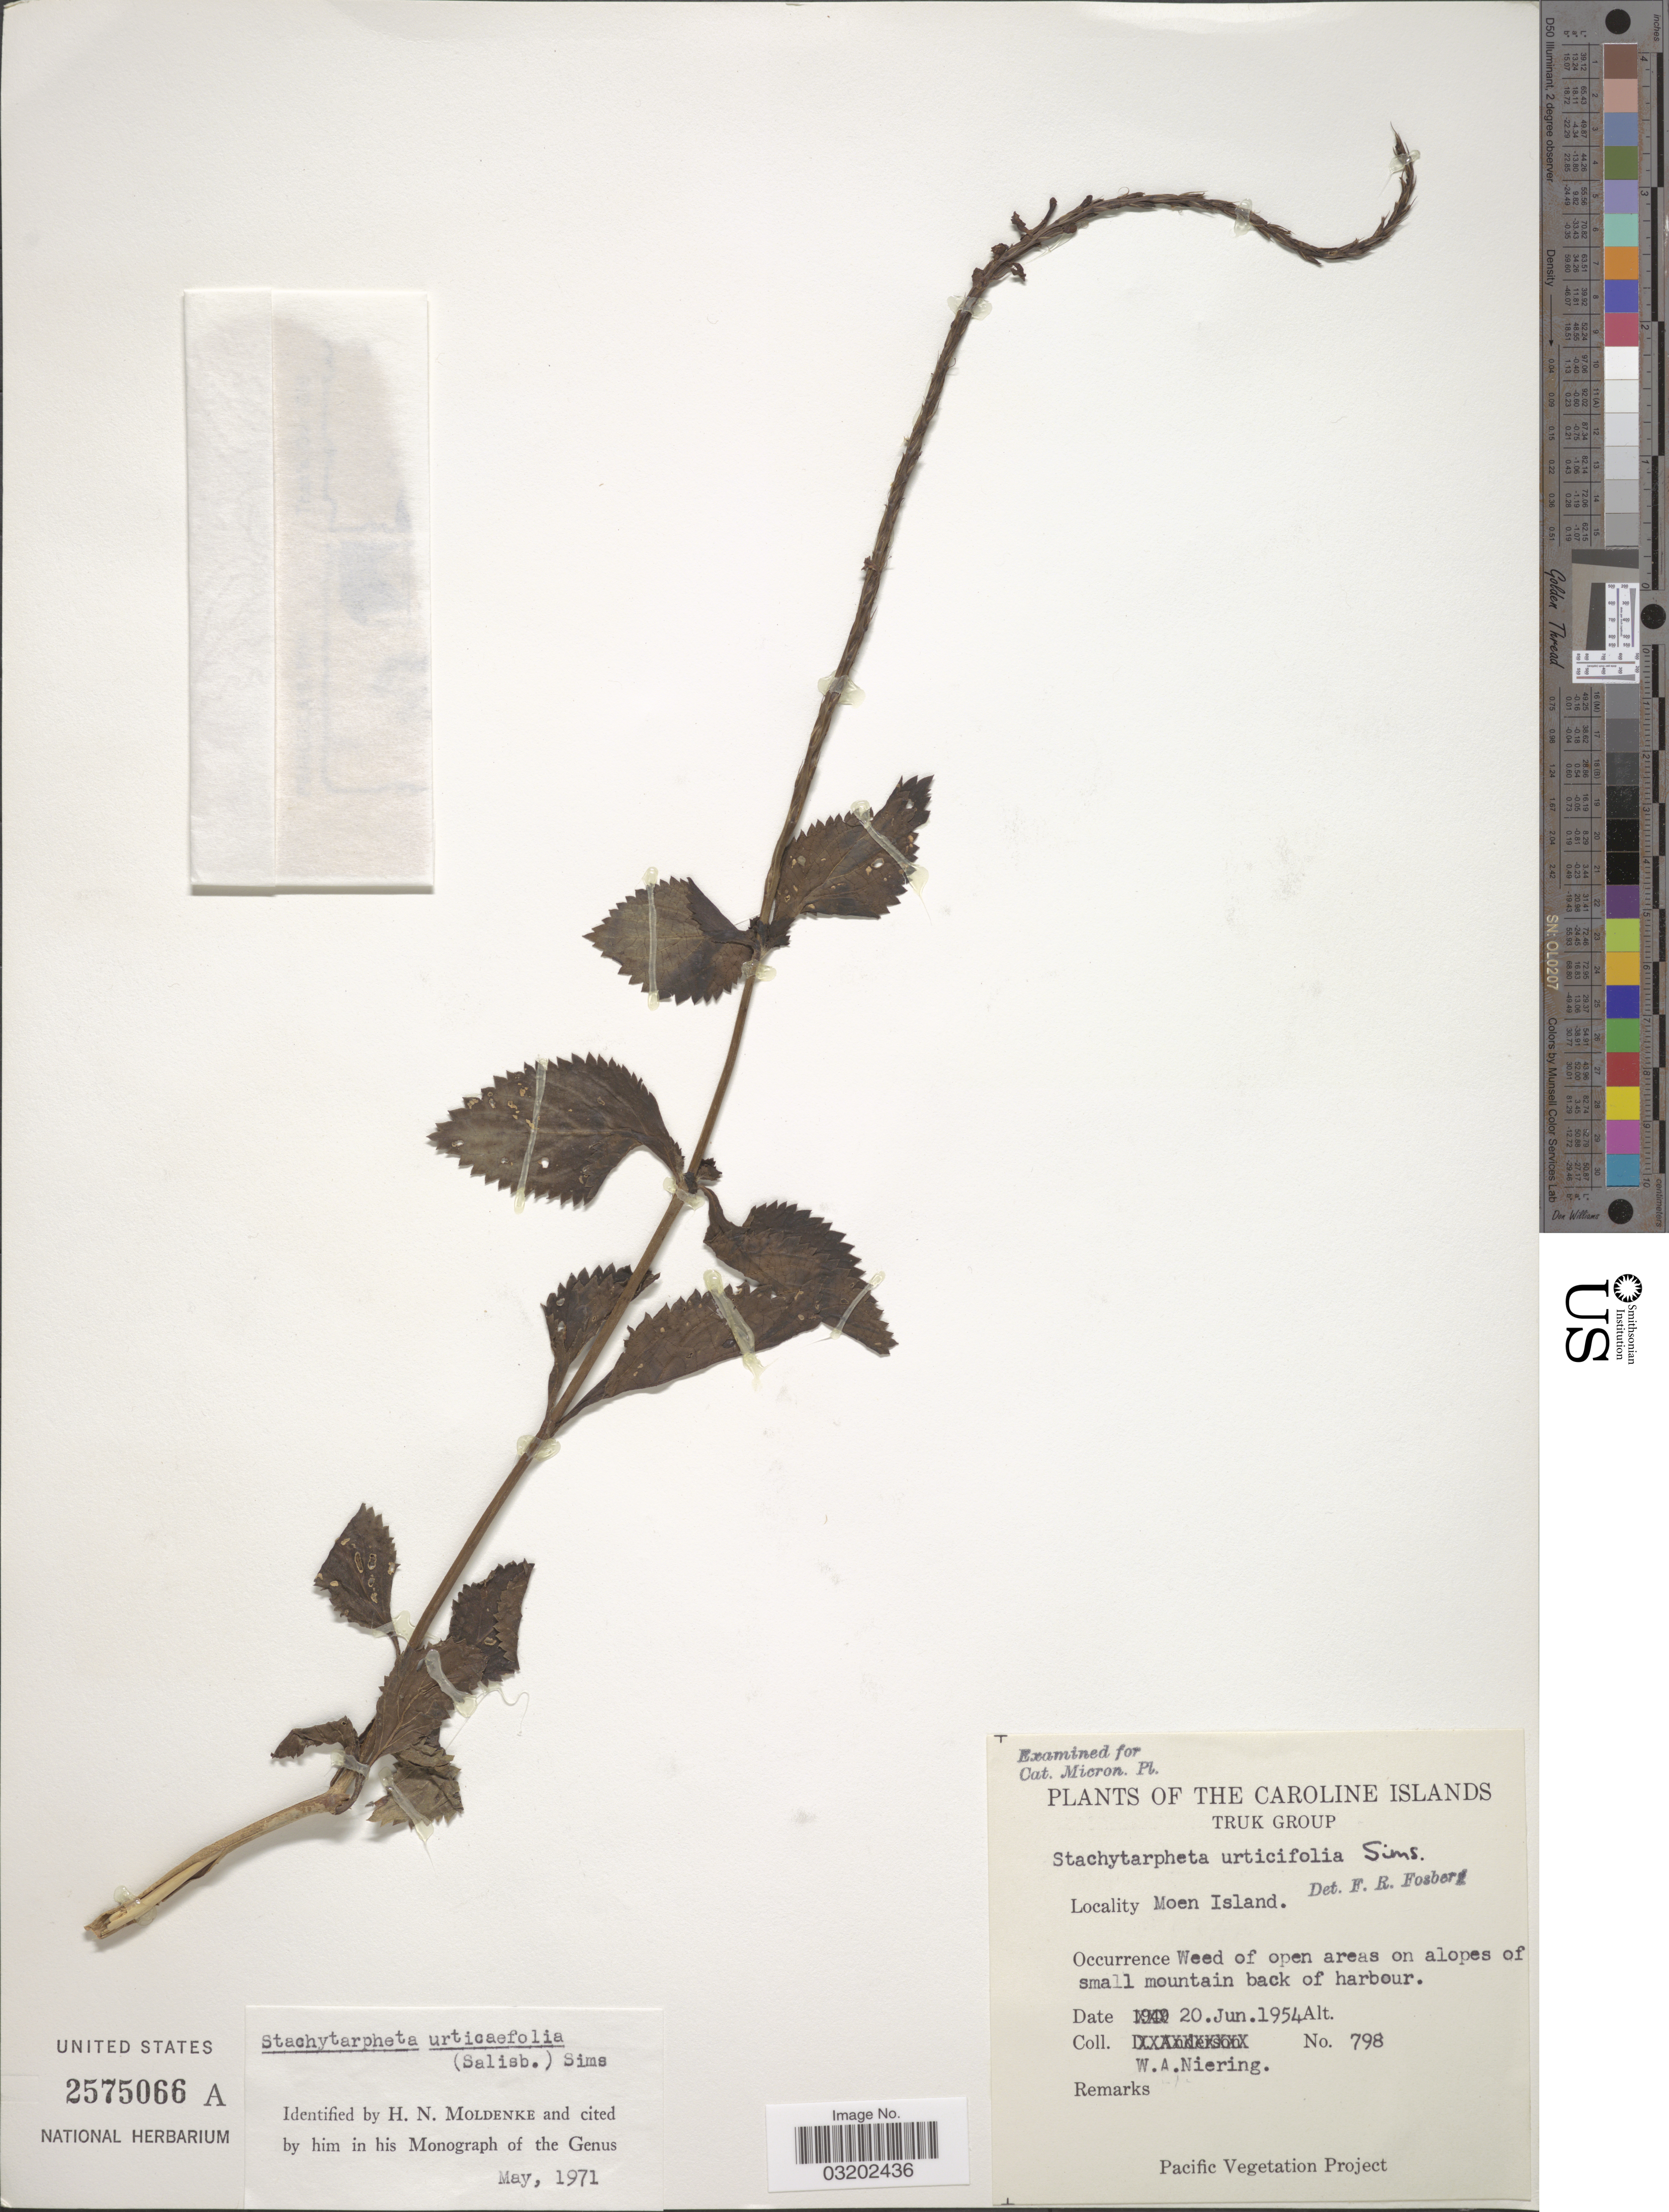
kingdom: Plantae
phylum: Tracheophyta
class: Magnoliopsida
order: Lamiales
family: Verbenaceae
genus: Stachytarpheta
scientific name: Stachytarpheta urticifolia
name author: Sims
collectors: W. Niering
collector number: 798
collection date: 1954-06-20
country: Micronesia, Federated States of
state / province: Truk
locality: The Caroline Islands. Moen Island.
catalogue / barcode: US 2575066A